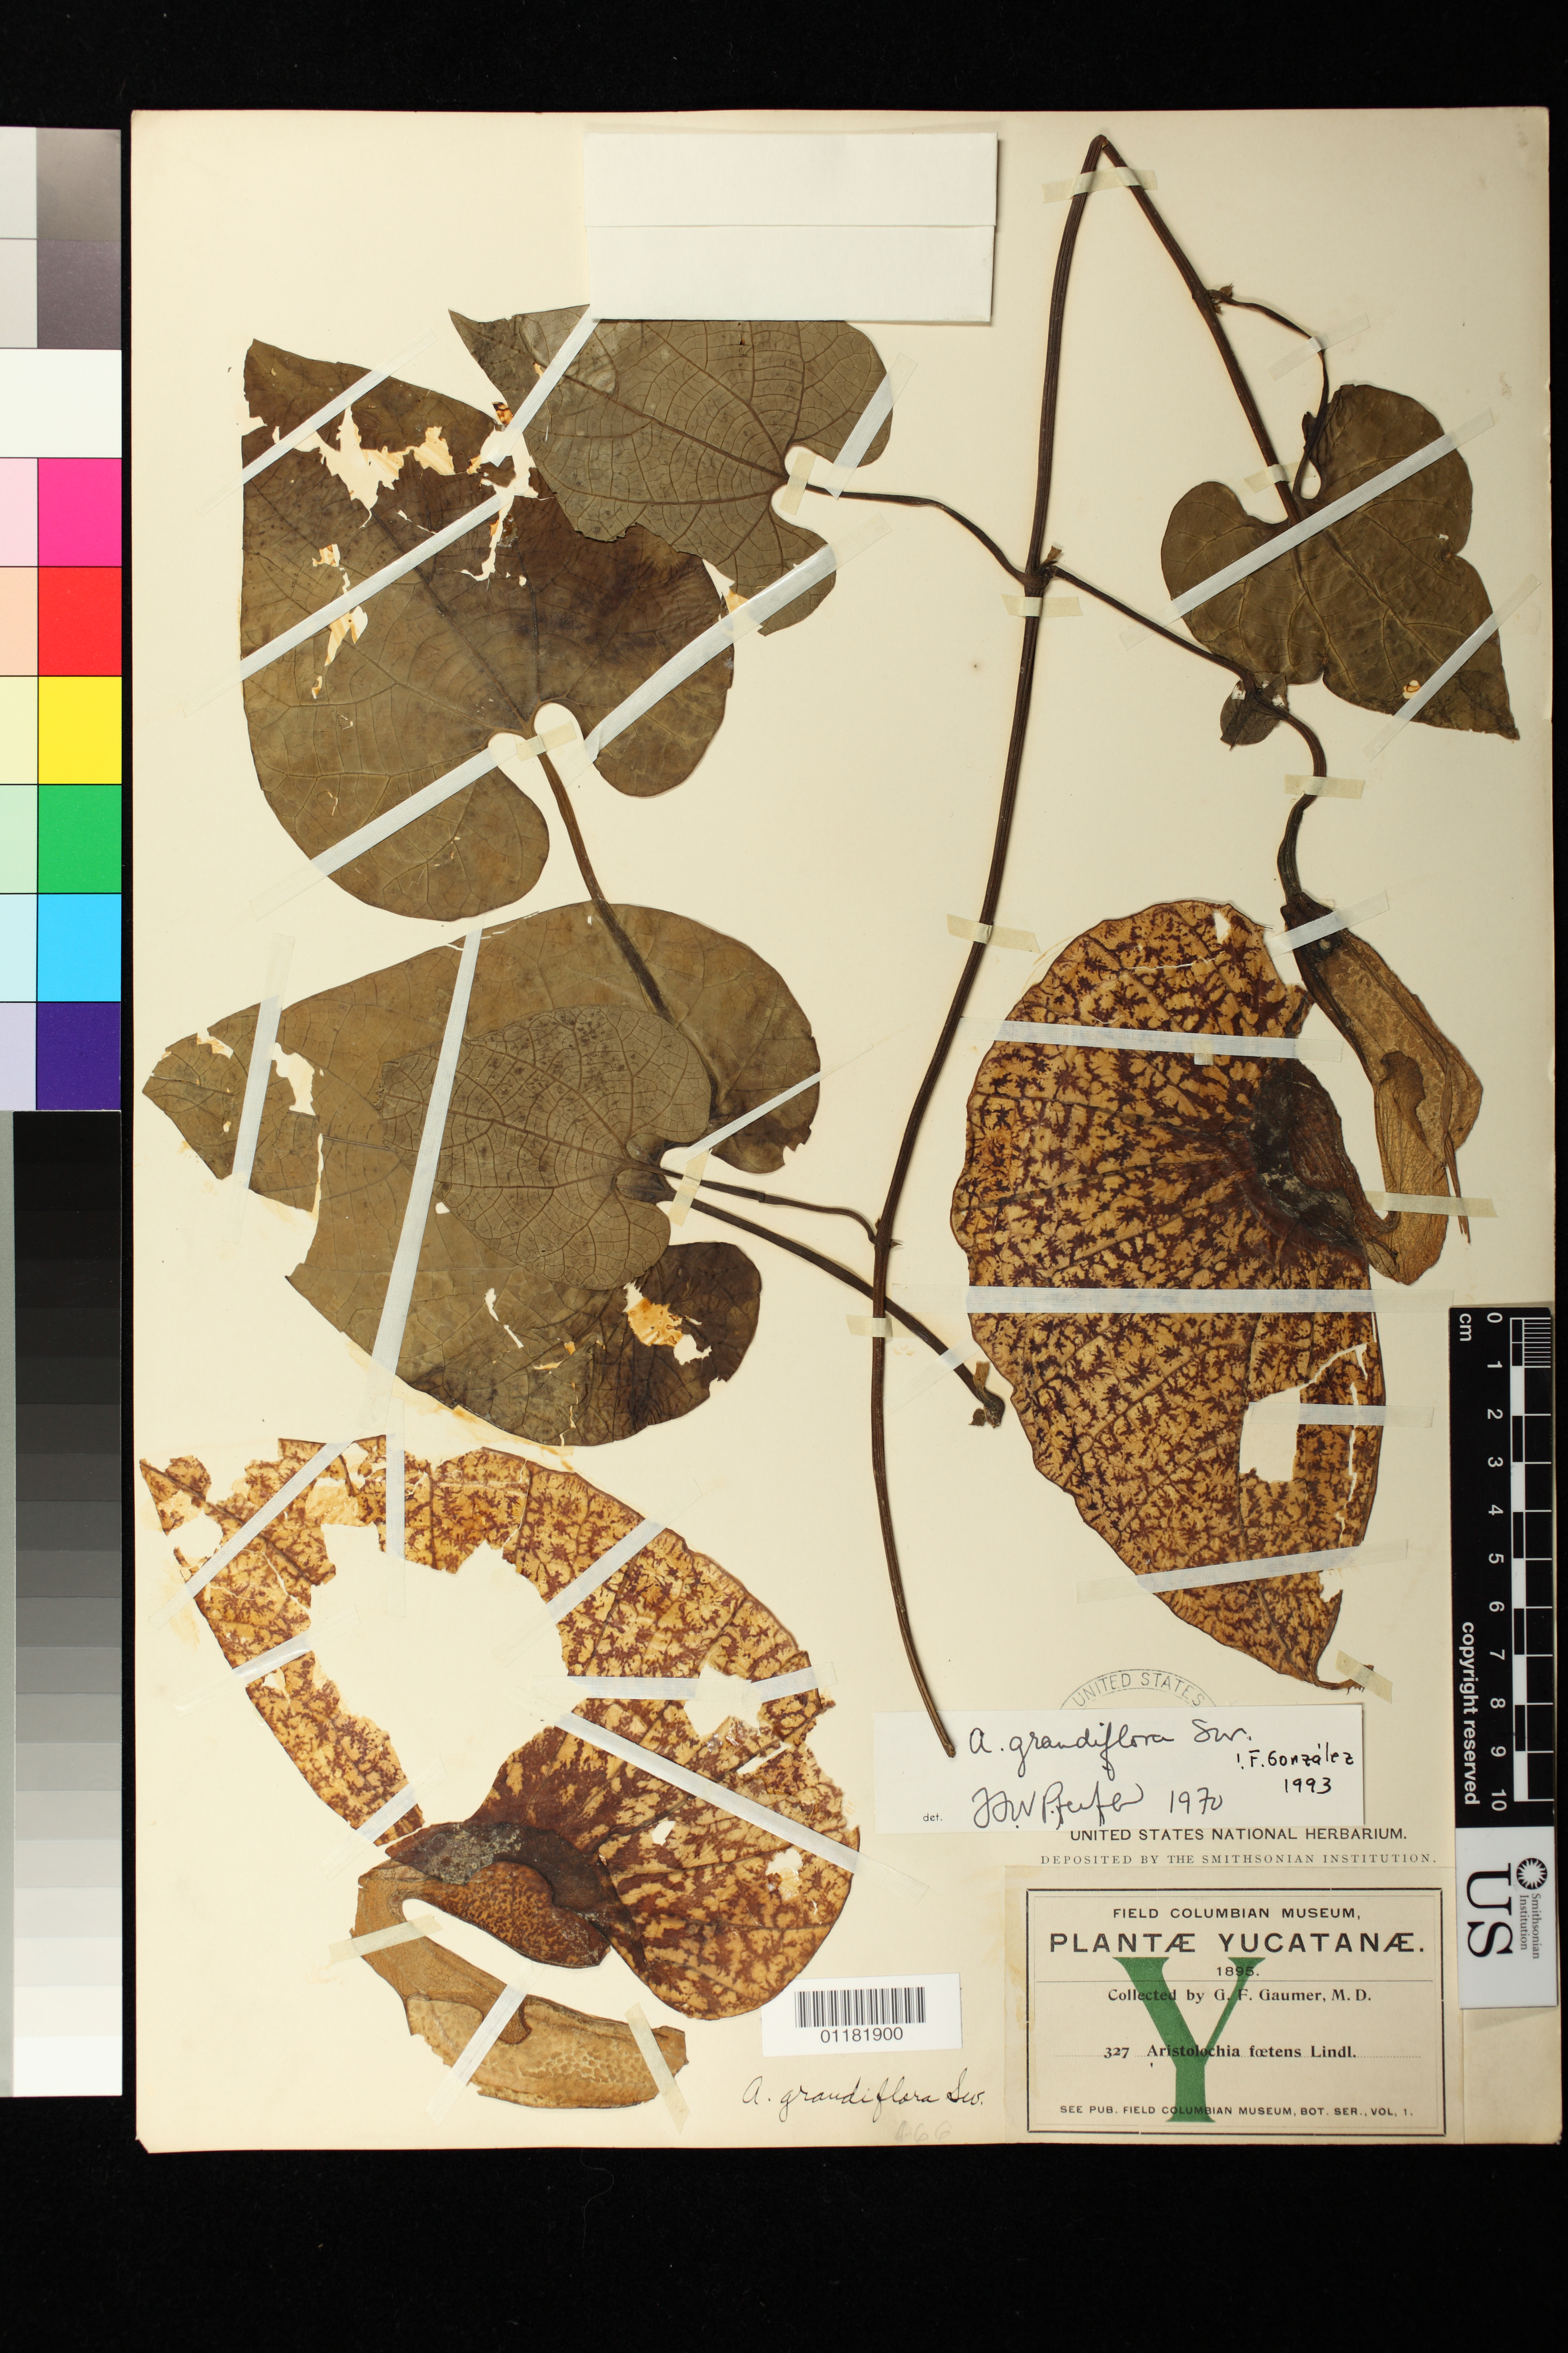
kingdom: Plantae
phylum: Tracheophyta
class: Magnoliopsida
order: Piperales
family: Aristolochiaceae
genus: Aristolochia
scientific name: Aristolochia grandiflora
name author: Sw.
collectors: G. F. Gaumer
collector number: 327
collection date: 1895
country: Colombia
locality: Yucatan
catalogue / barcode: US 268579